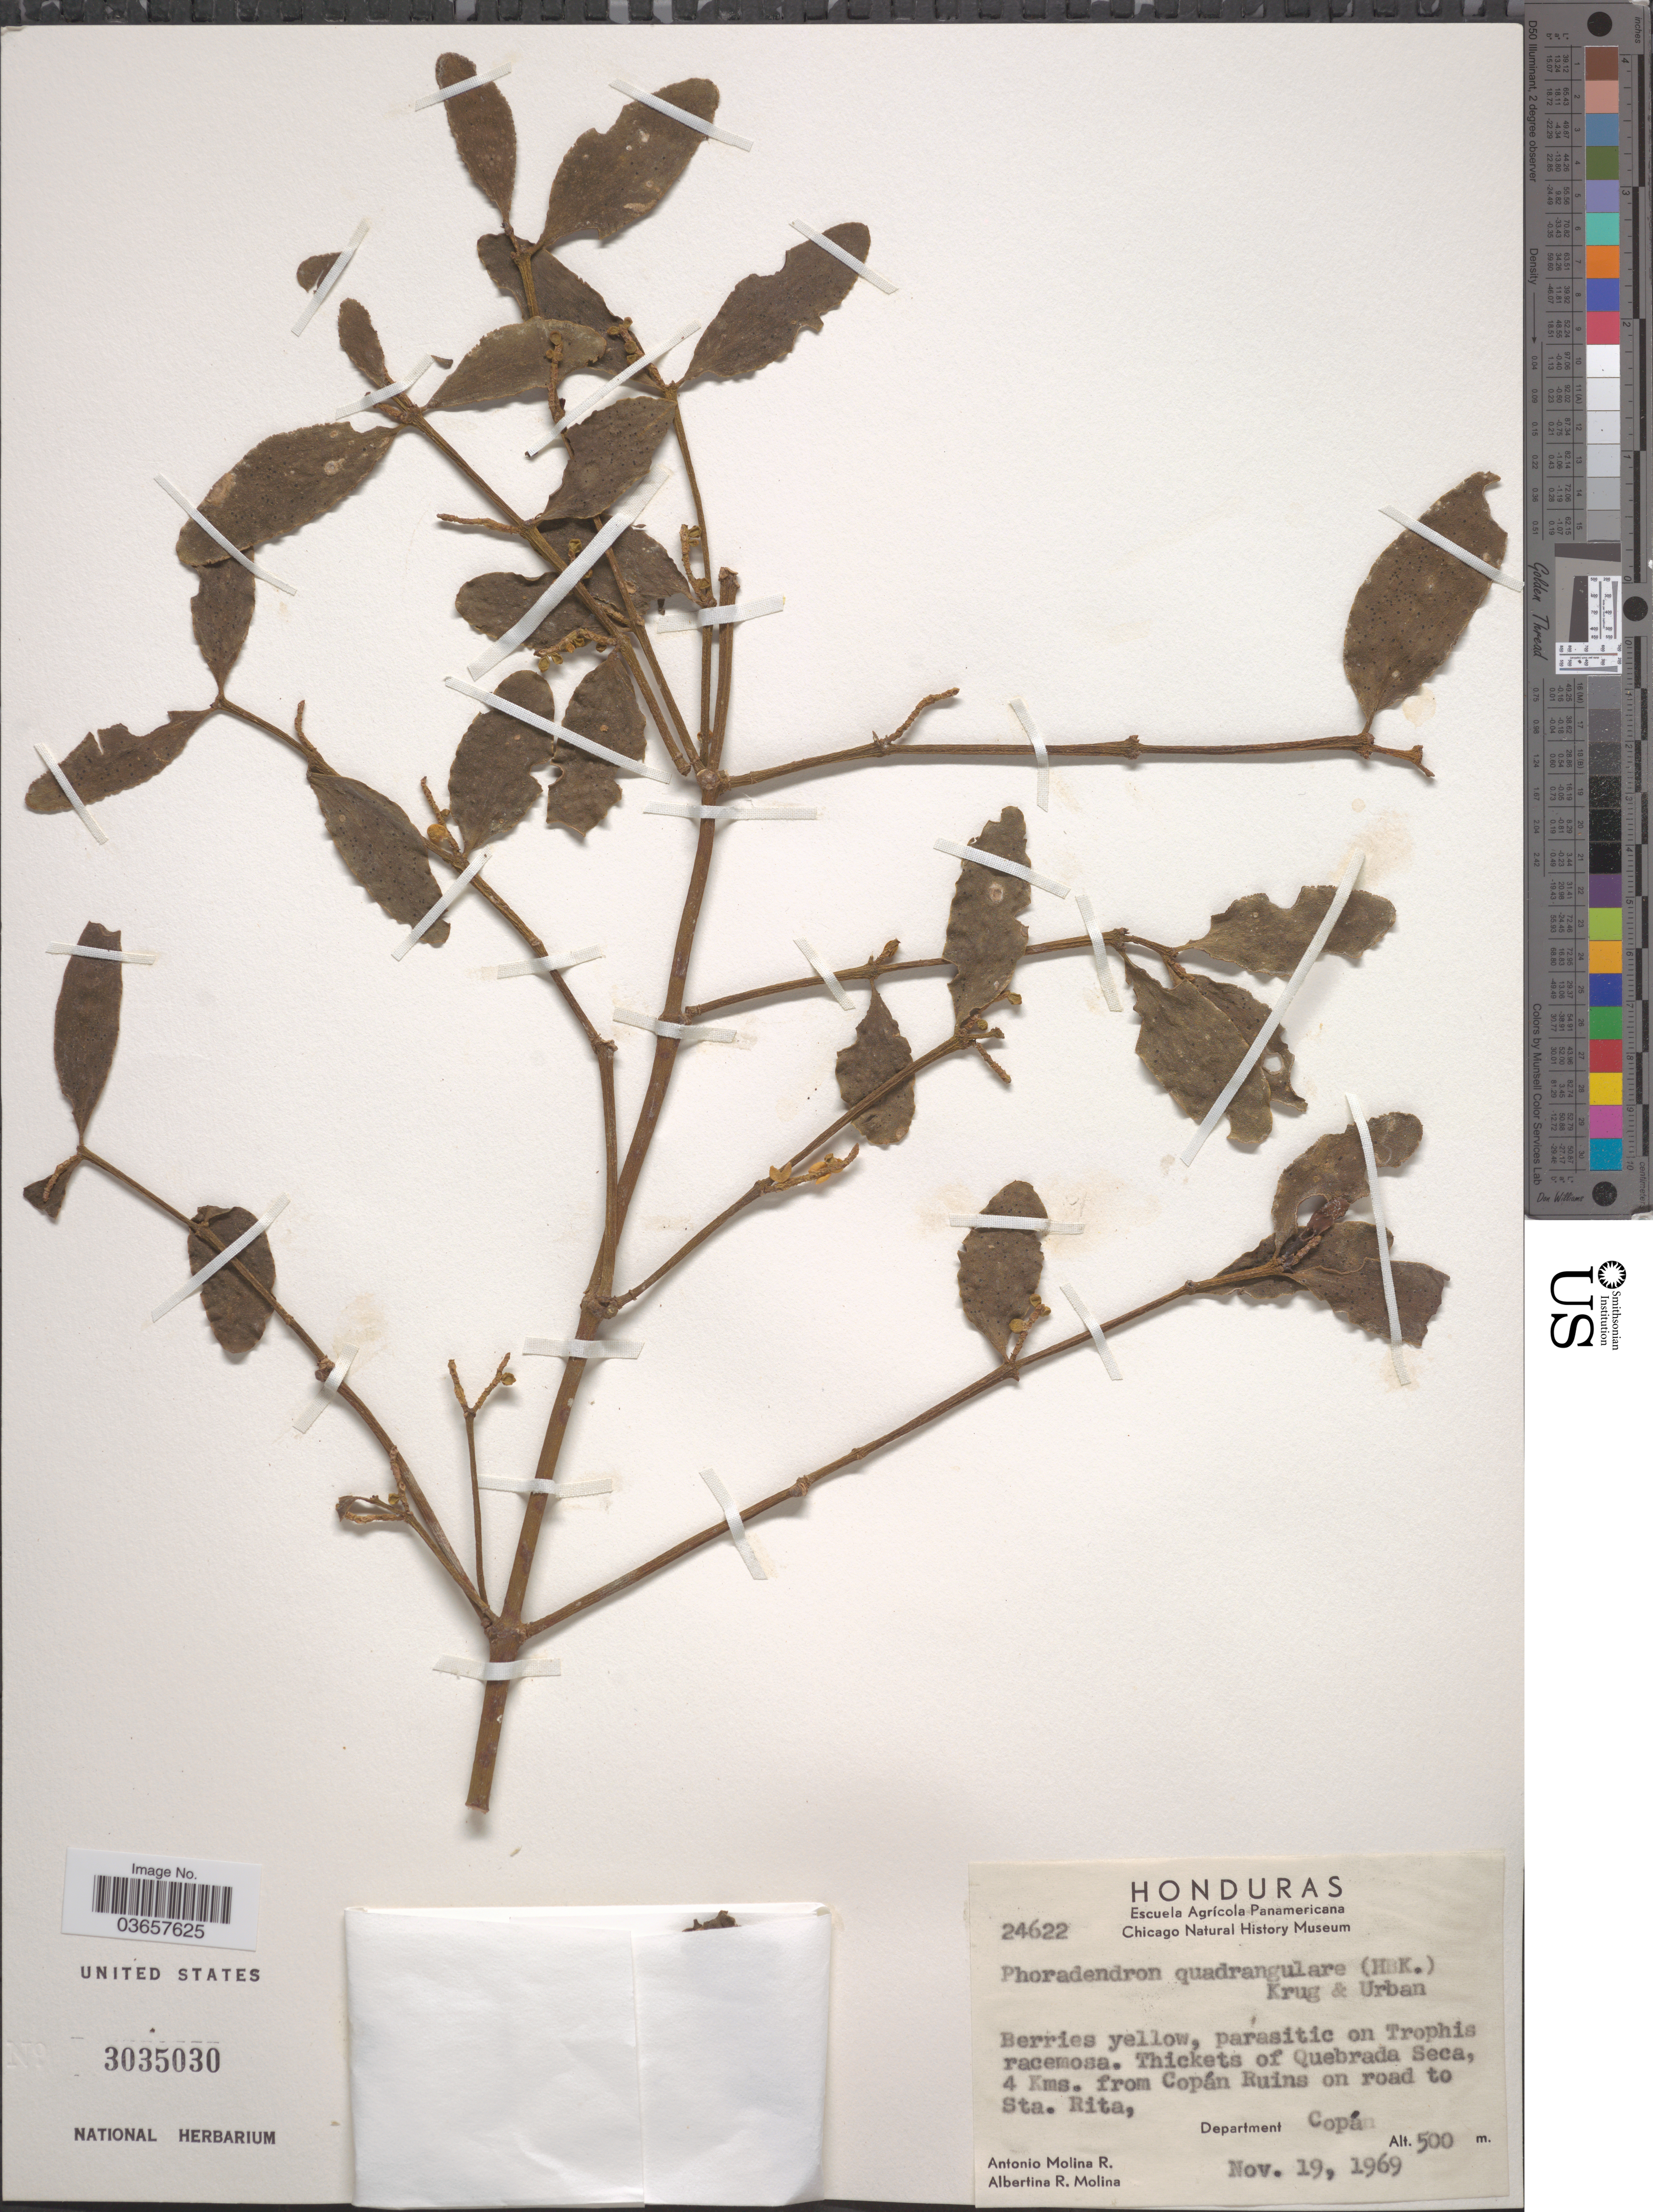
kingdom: Plantae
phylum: Tracheophyta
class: Magnoliopsida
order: Santalales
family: Viscaceae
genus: Phoradendron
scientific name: Phoradendron quadrangulare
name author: (Kunth) Griseb.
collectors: A. Molina R. & A. R. Molina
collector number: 24622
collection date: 1969-11-19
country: Honduras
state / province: Copán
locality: Thickets of Quebrada Seca, 4 Kms. from Copán Ruins on road to Sta. Rita, Department Copán.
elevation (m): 500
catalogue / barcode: US 3035030